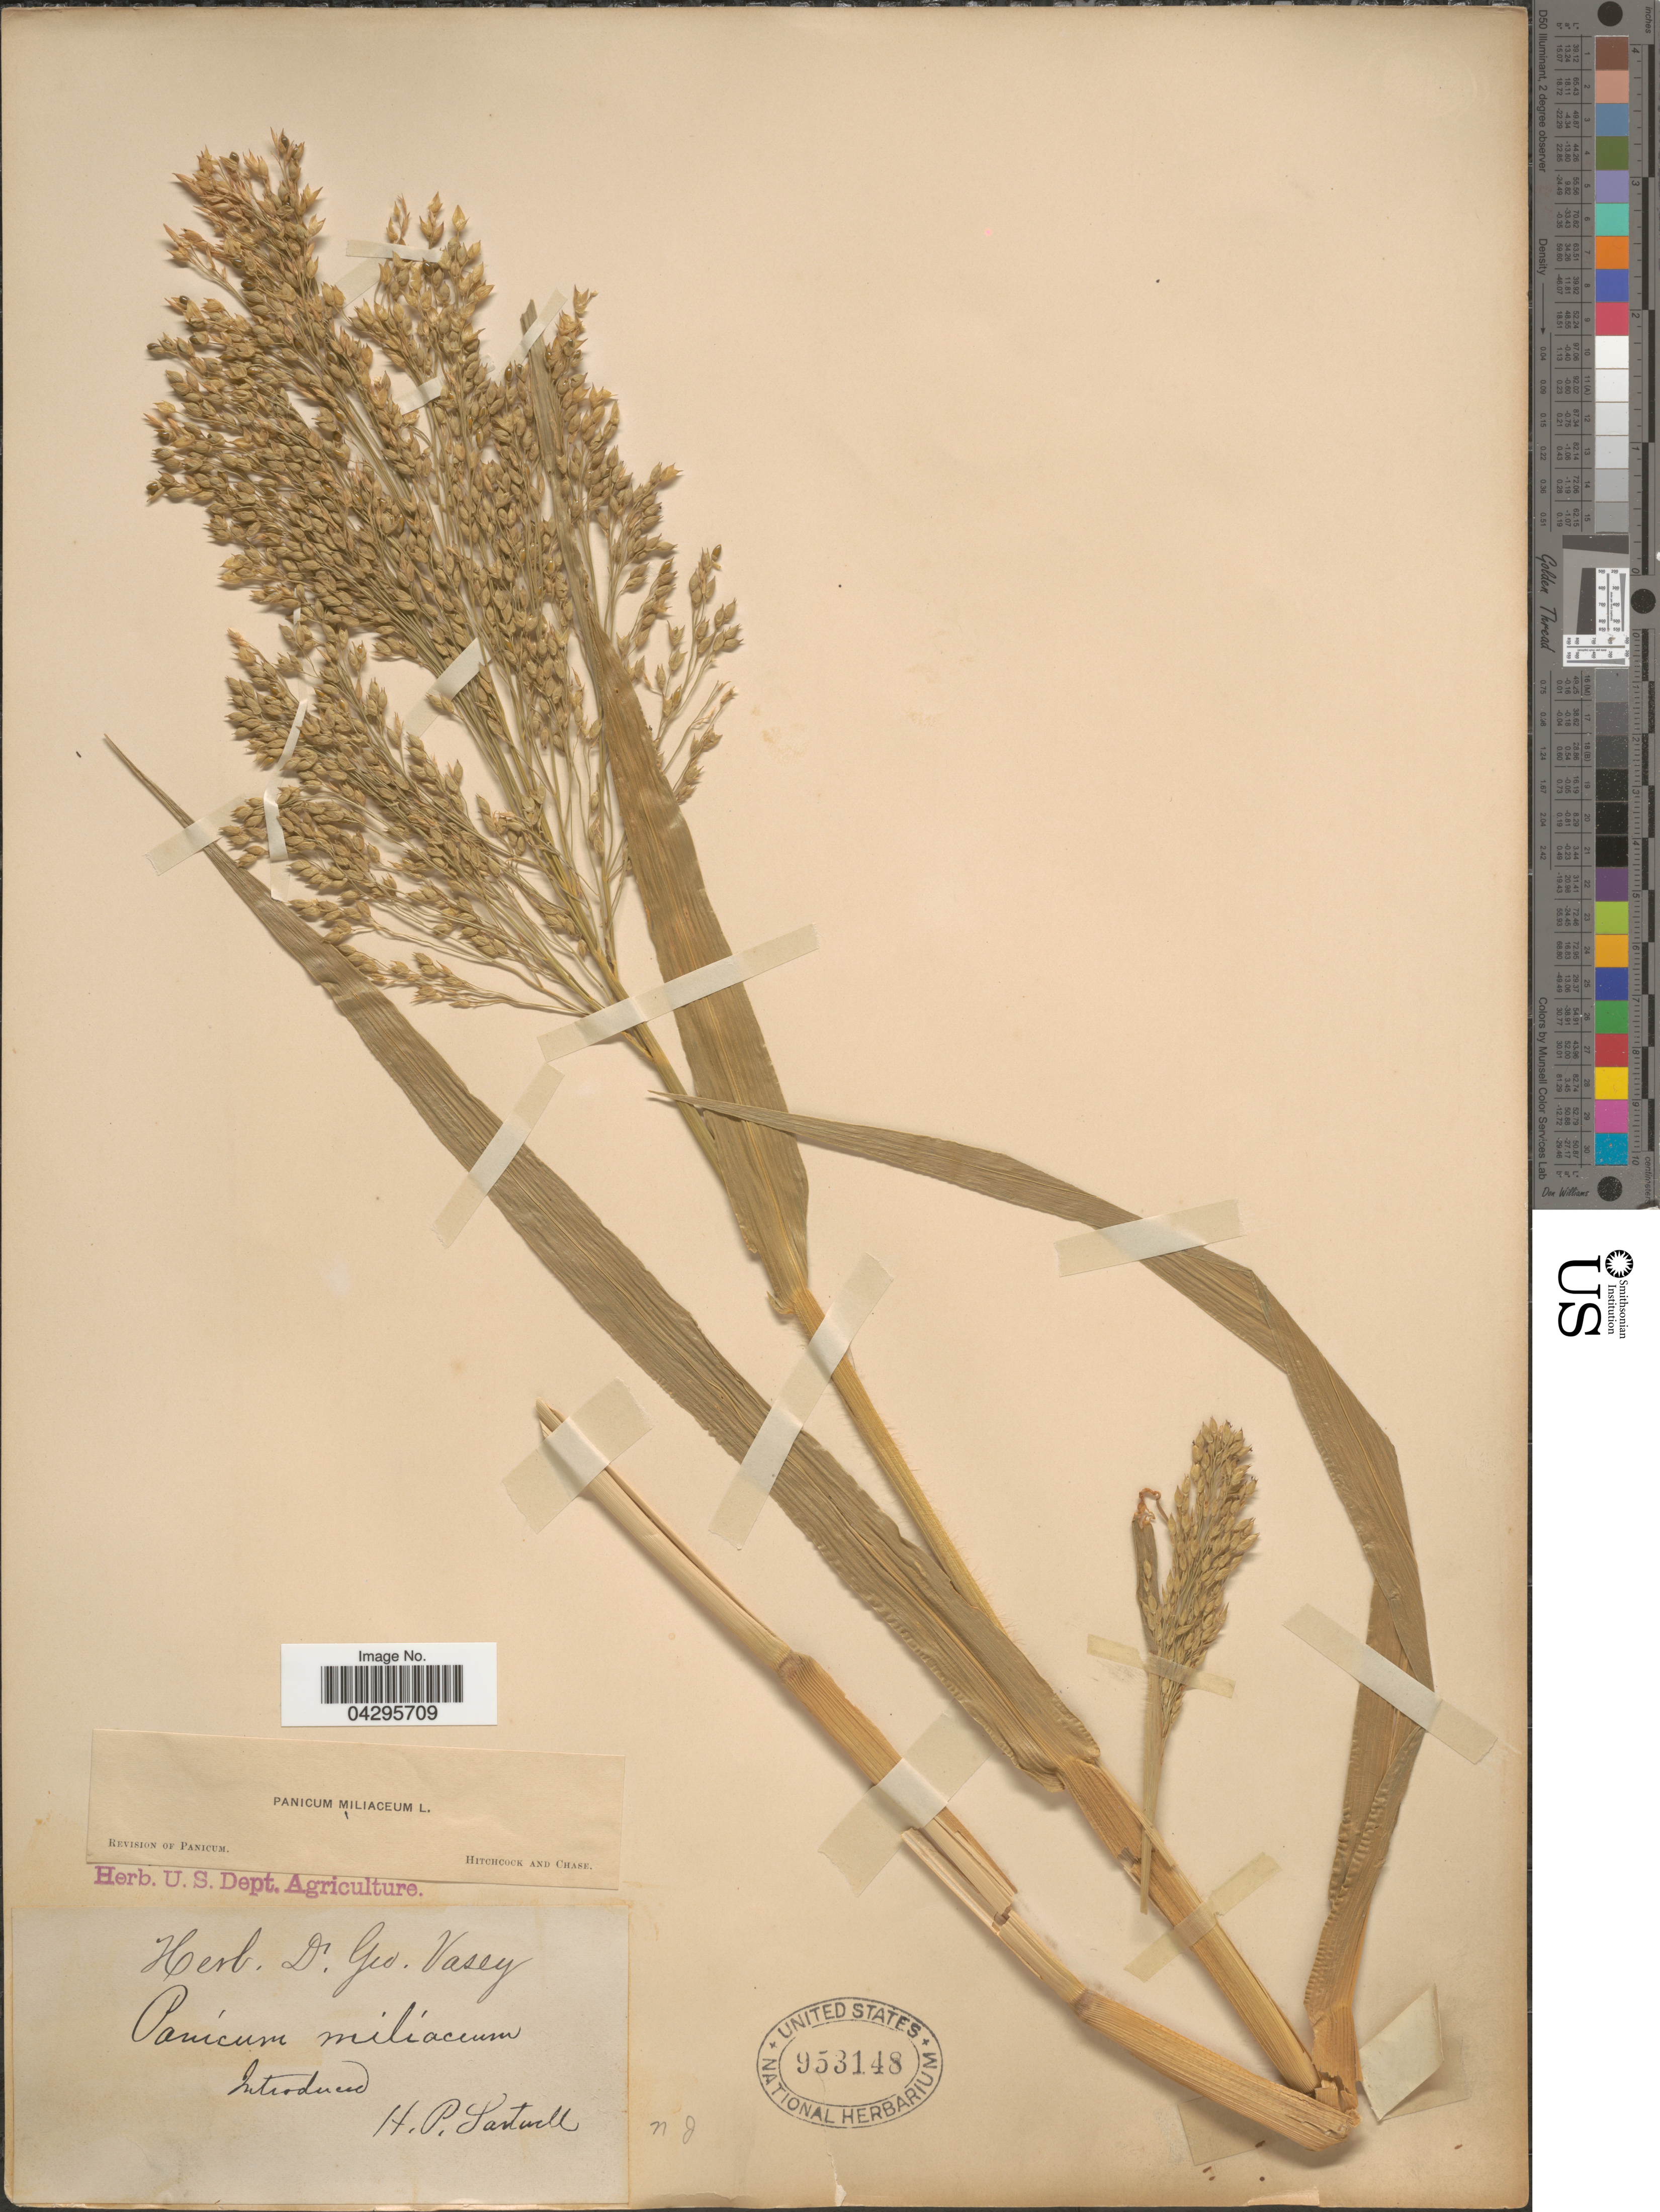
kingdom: Plantae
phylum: Tracheophyta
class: Liliopsida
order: Poales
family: Poaceae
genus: Panicum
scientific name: Panicum miliaceum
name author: L.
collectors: H. P. Sartwell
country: United States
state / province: New Jersey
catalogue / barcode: US 953148